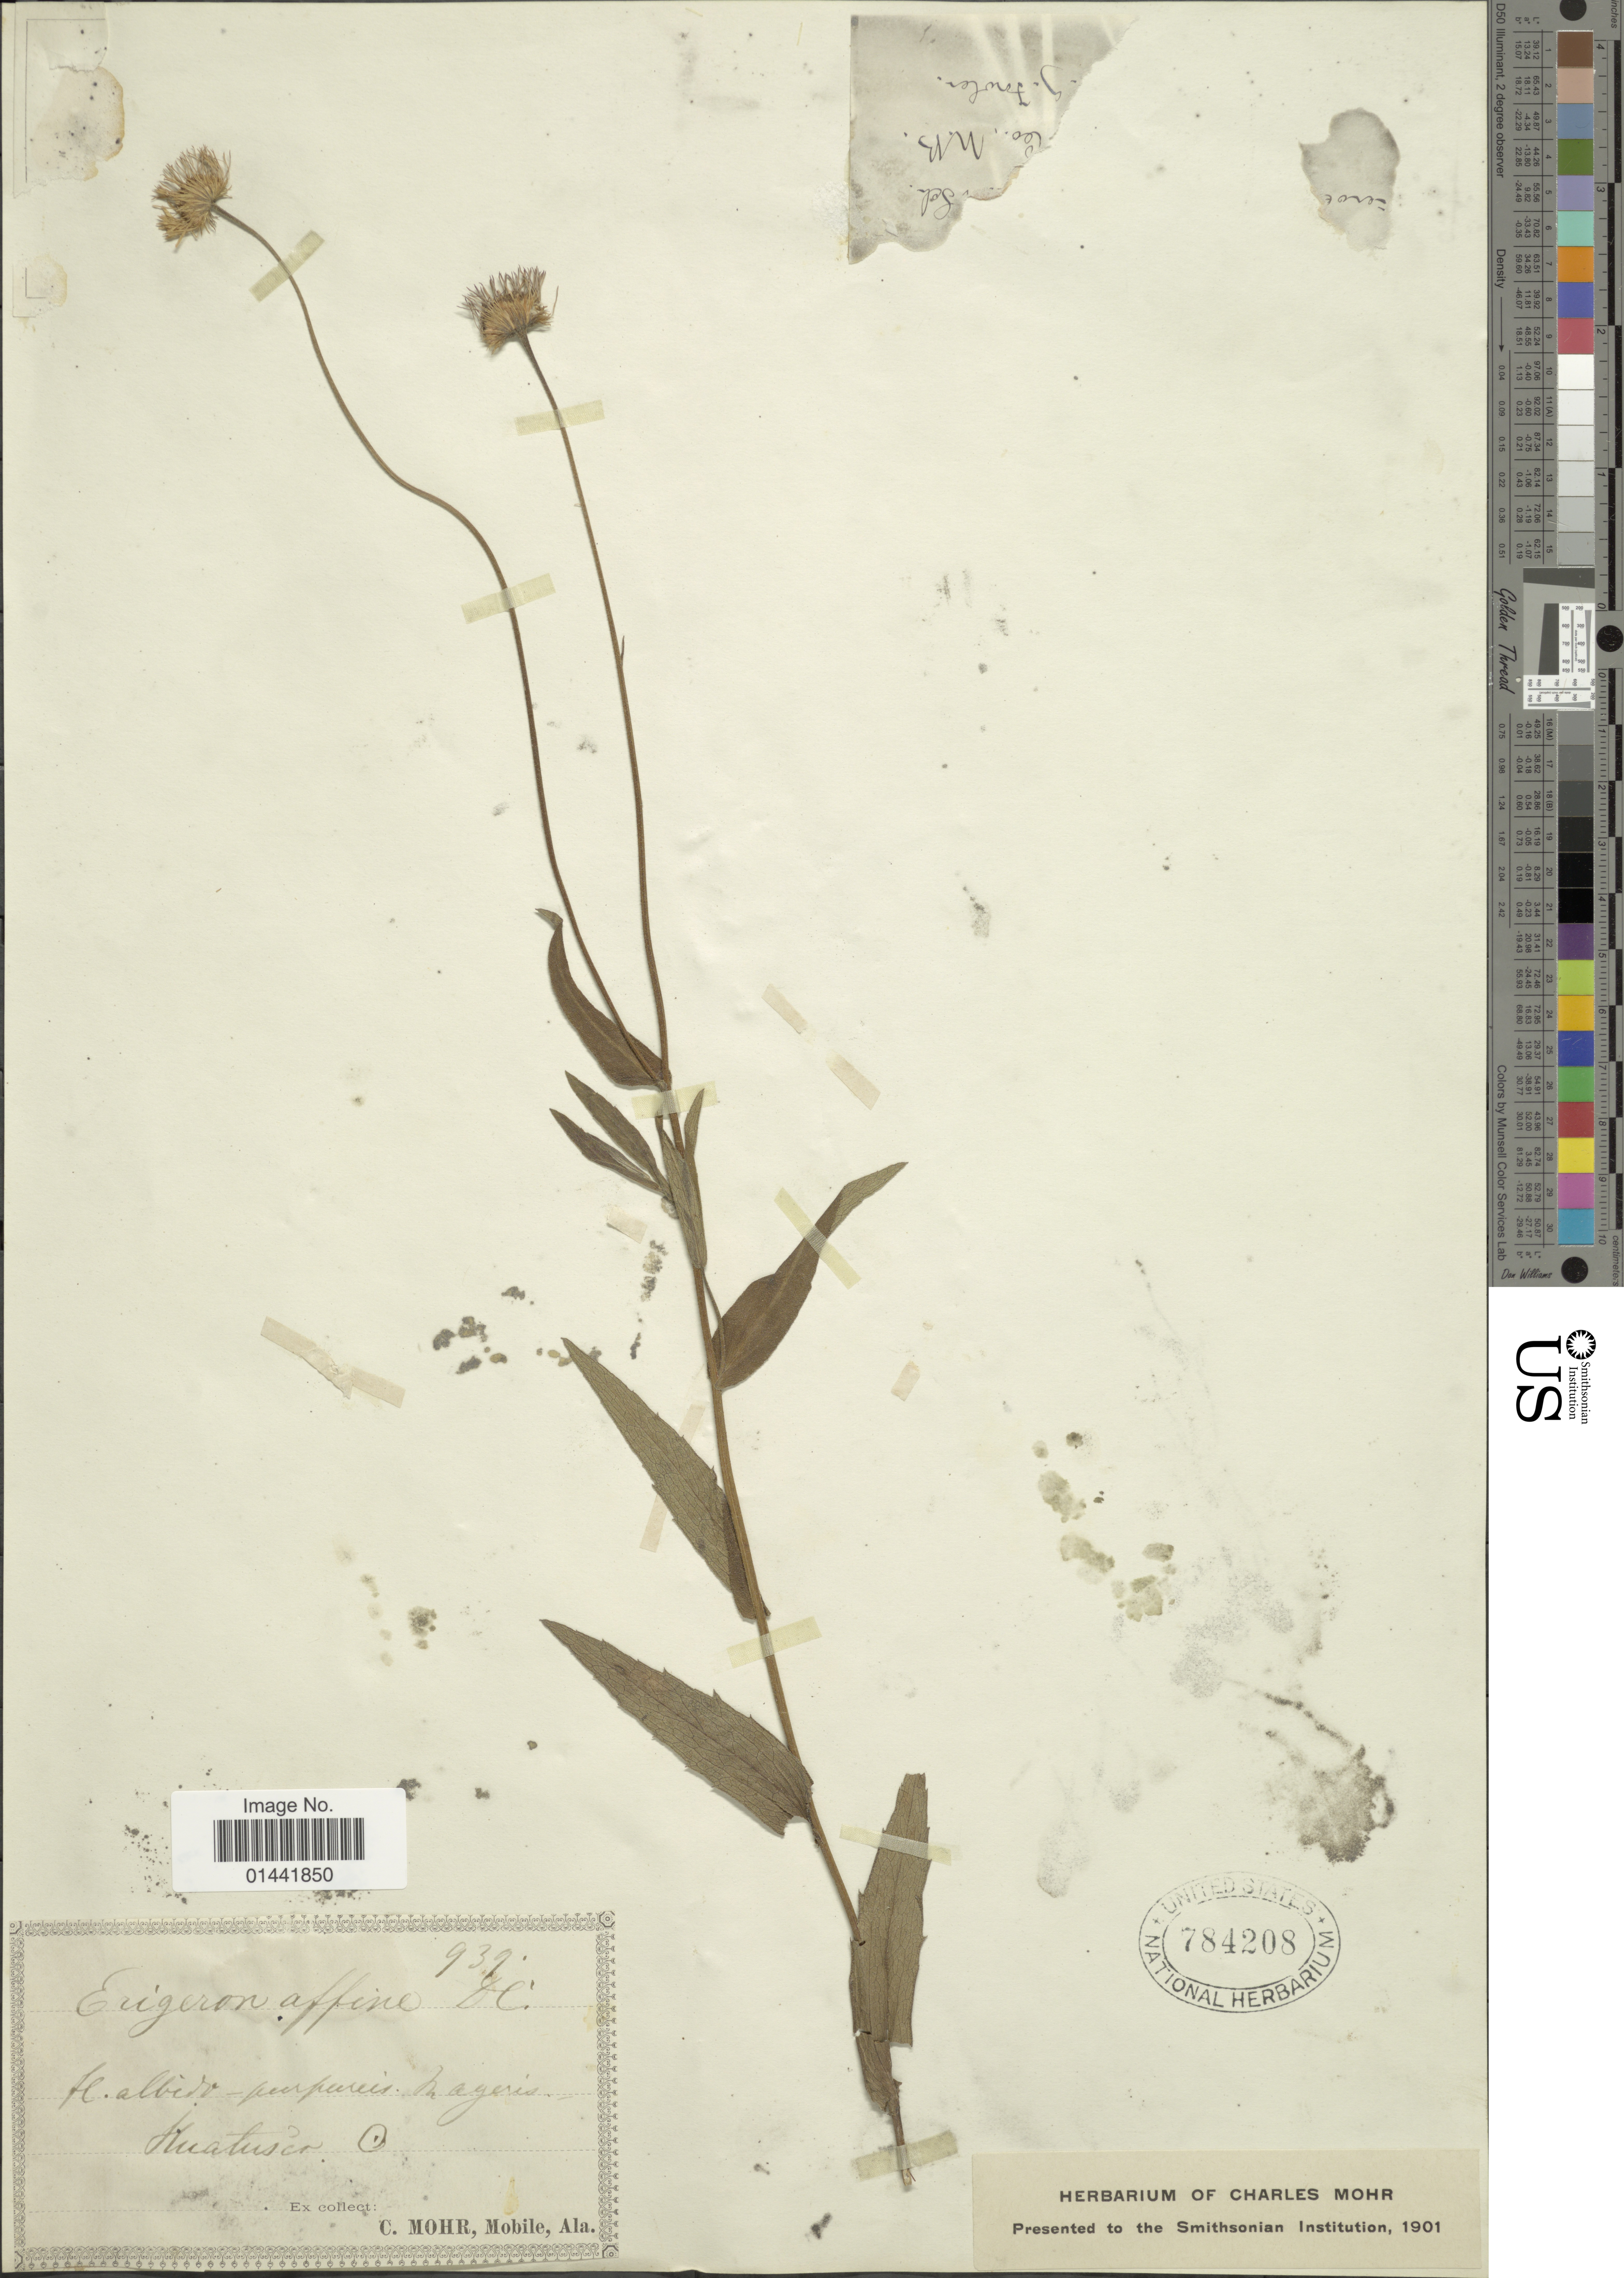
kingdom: Plantae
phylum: Tracheophyta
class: Magnoliopsida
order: Asterales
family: Asteraceae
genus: Erigeron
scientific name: Erigeron scaposus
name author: DC.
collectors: C. T. Mohr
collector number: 939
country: Mexico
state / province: Veracruz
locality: Huatusco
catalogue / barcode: US 784208